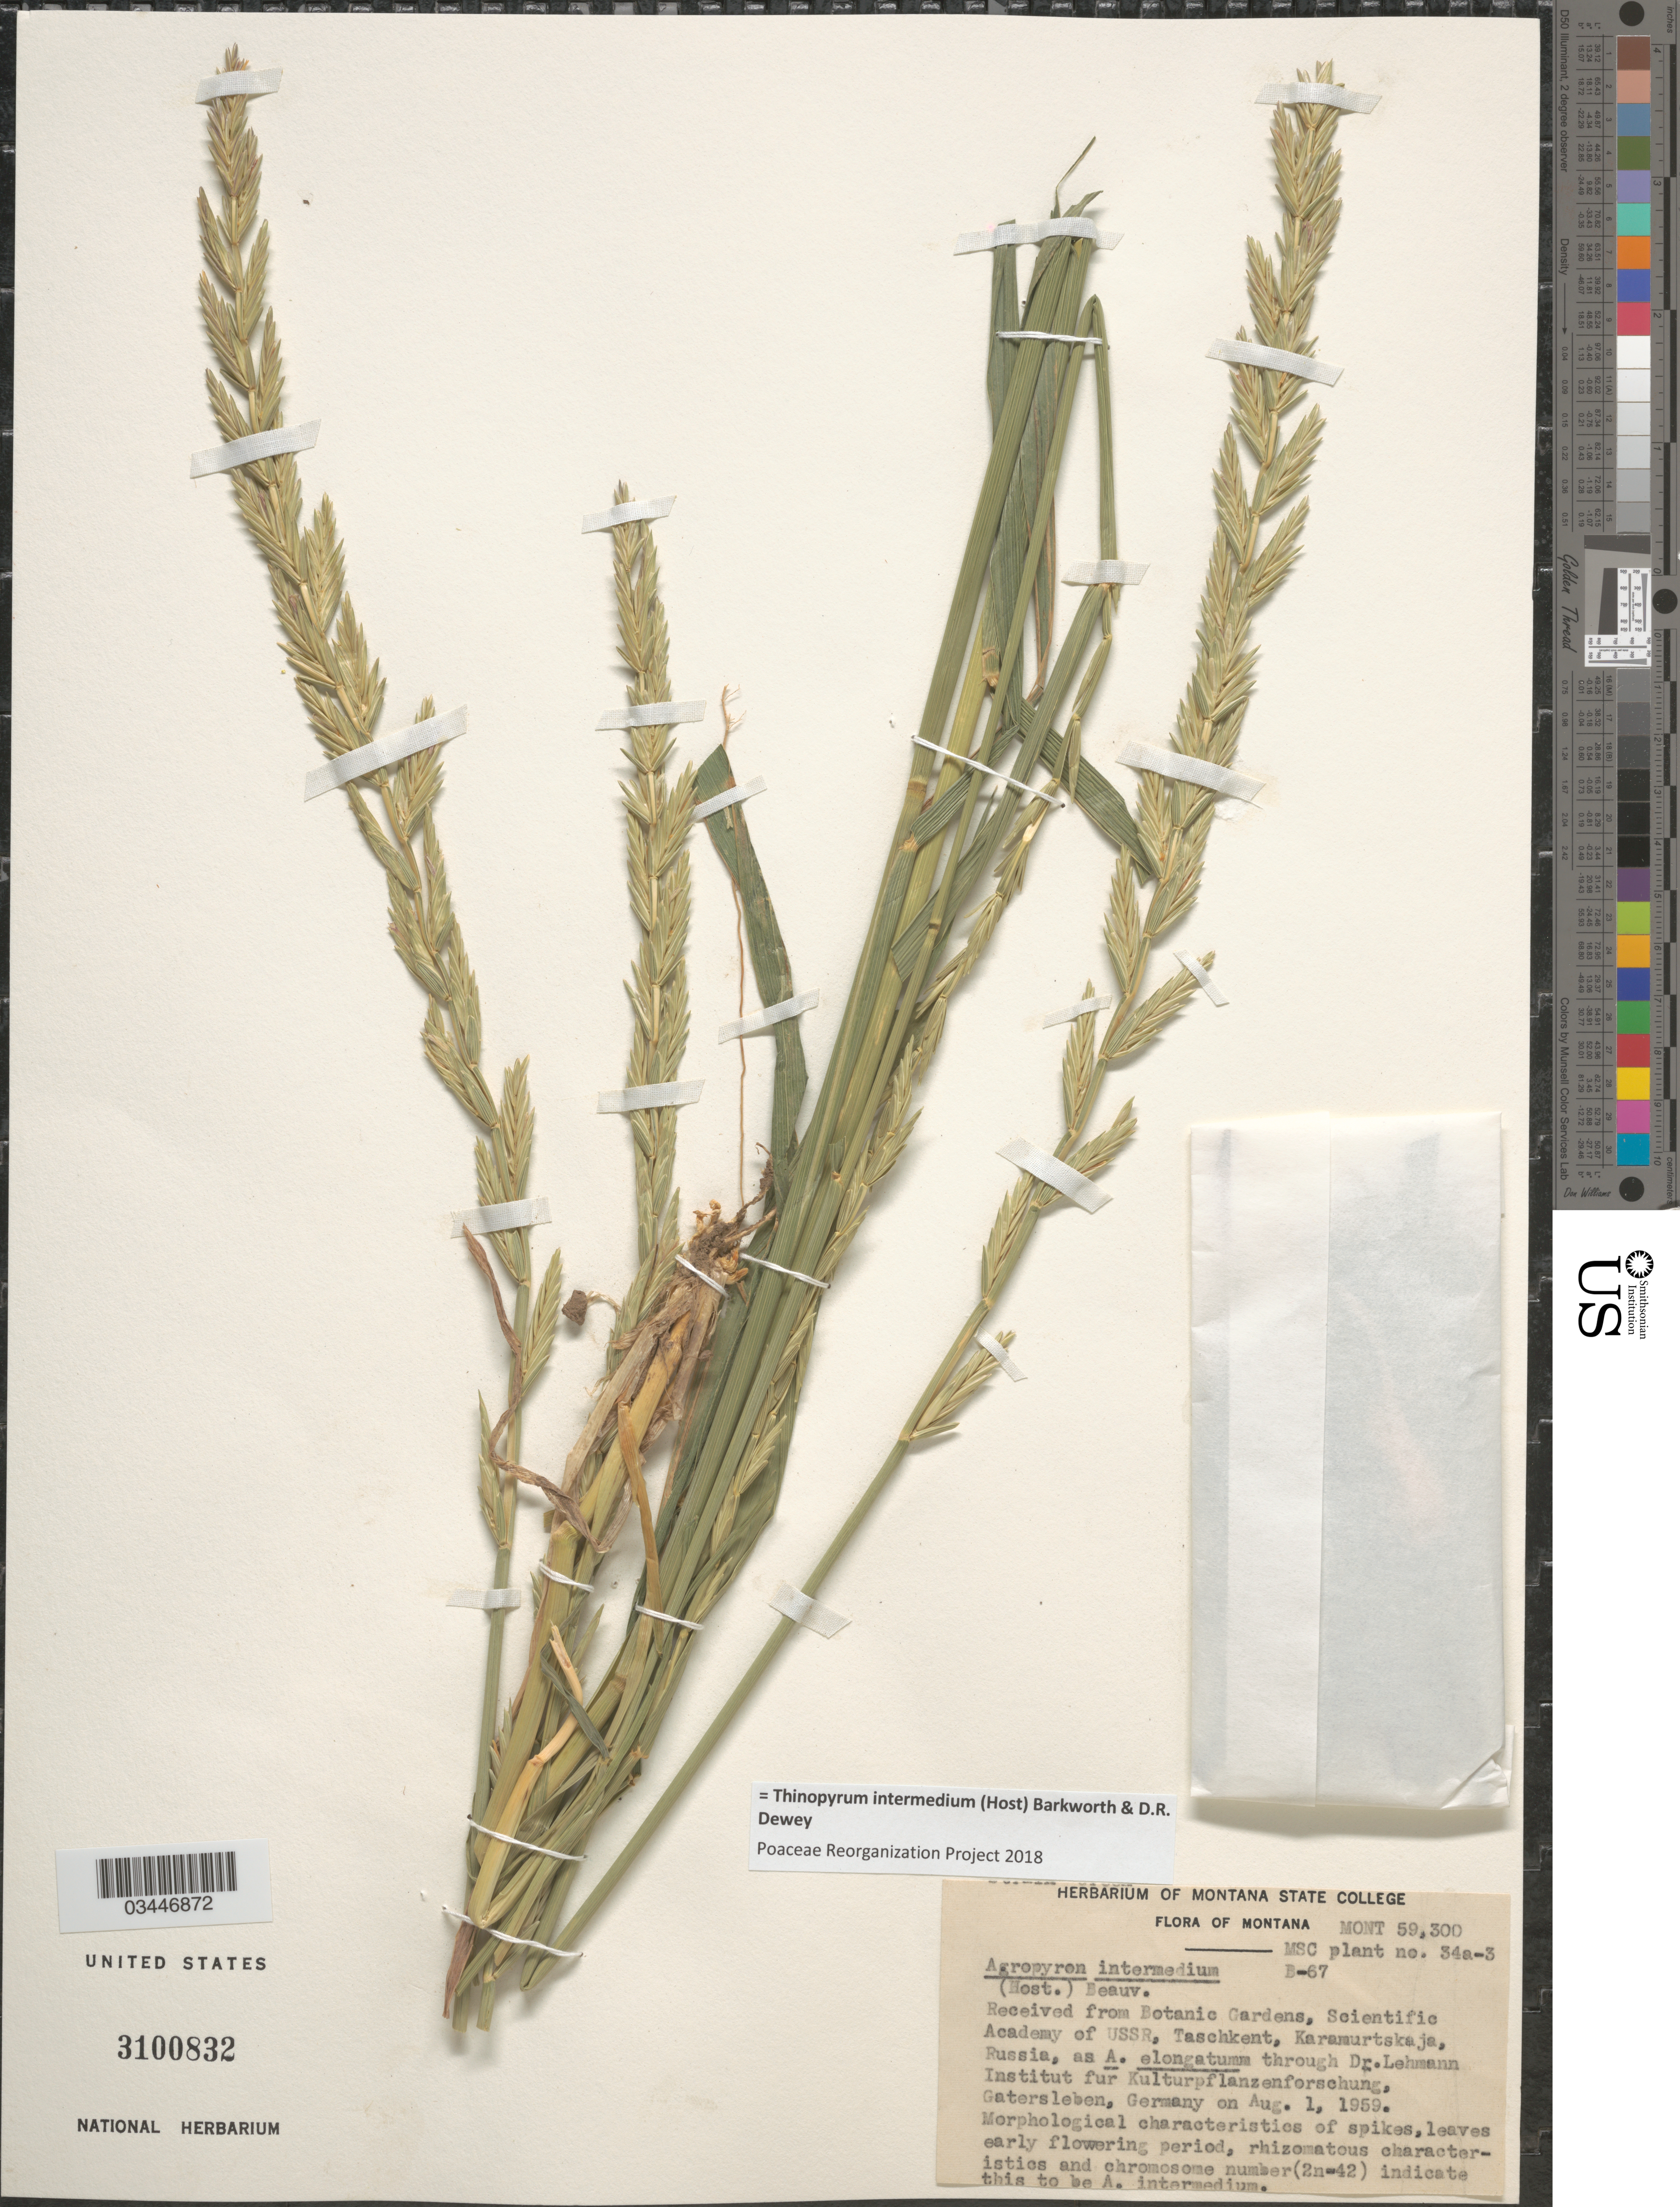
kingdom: Plantae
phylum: Tracheophyta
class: Liliopsida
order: Poales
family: Poaceae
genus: Aegilops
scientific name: Aegilops sp.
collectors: ex herb. Montana State College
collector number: Mont 59300/34a-3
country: United States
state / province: Montana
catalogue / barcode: US 3100832